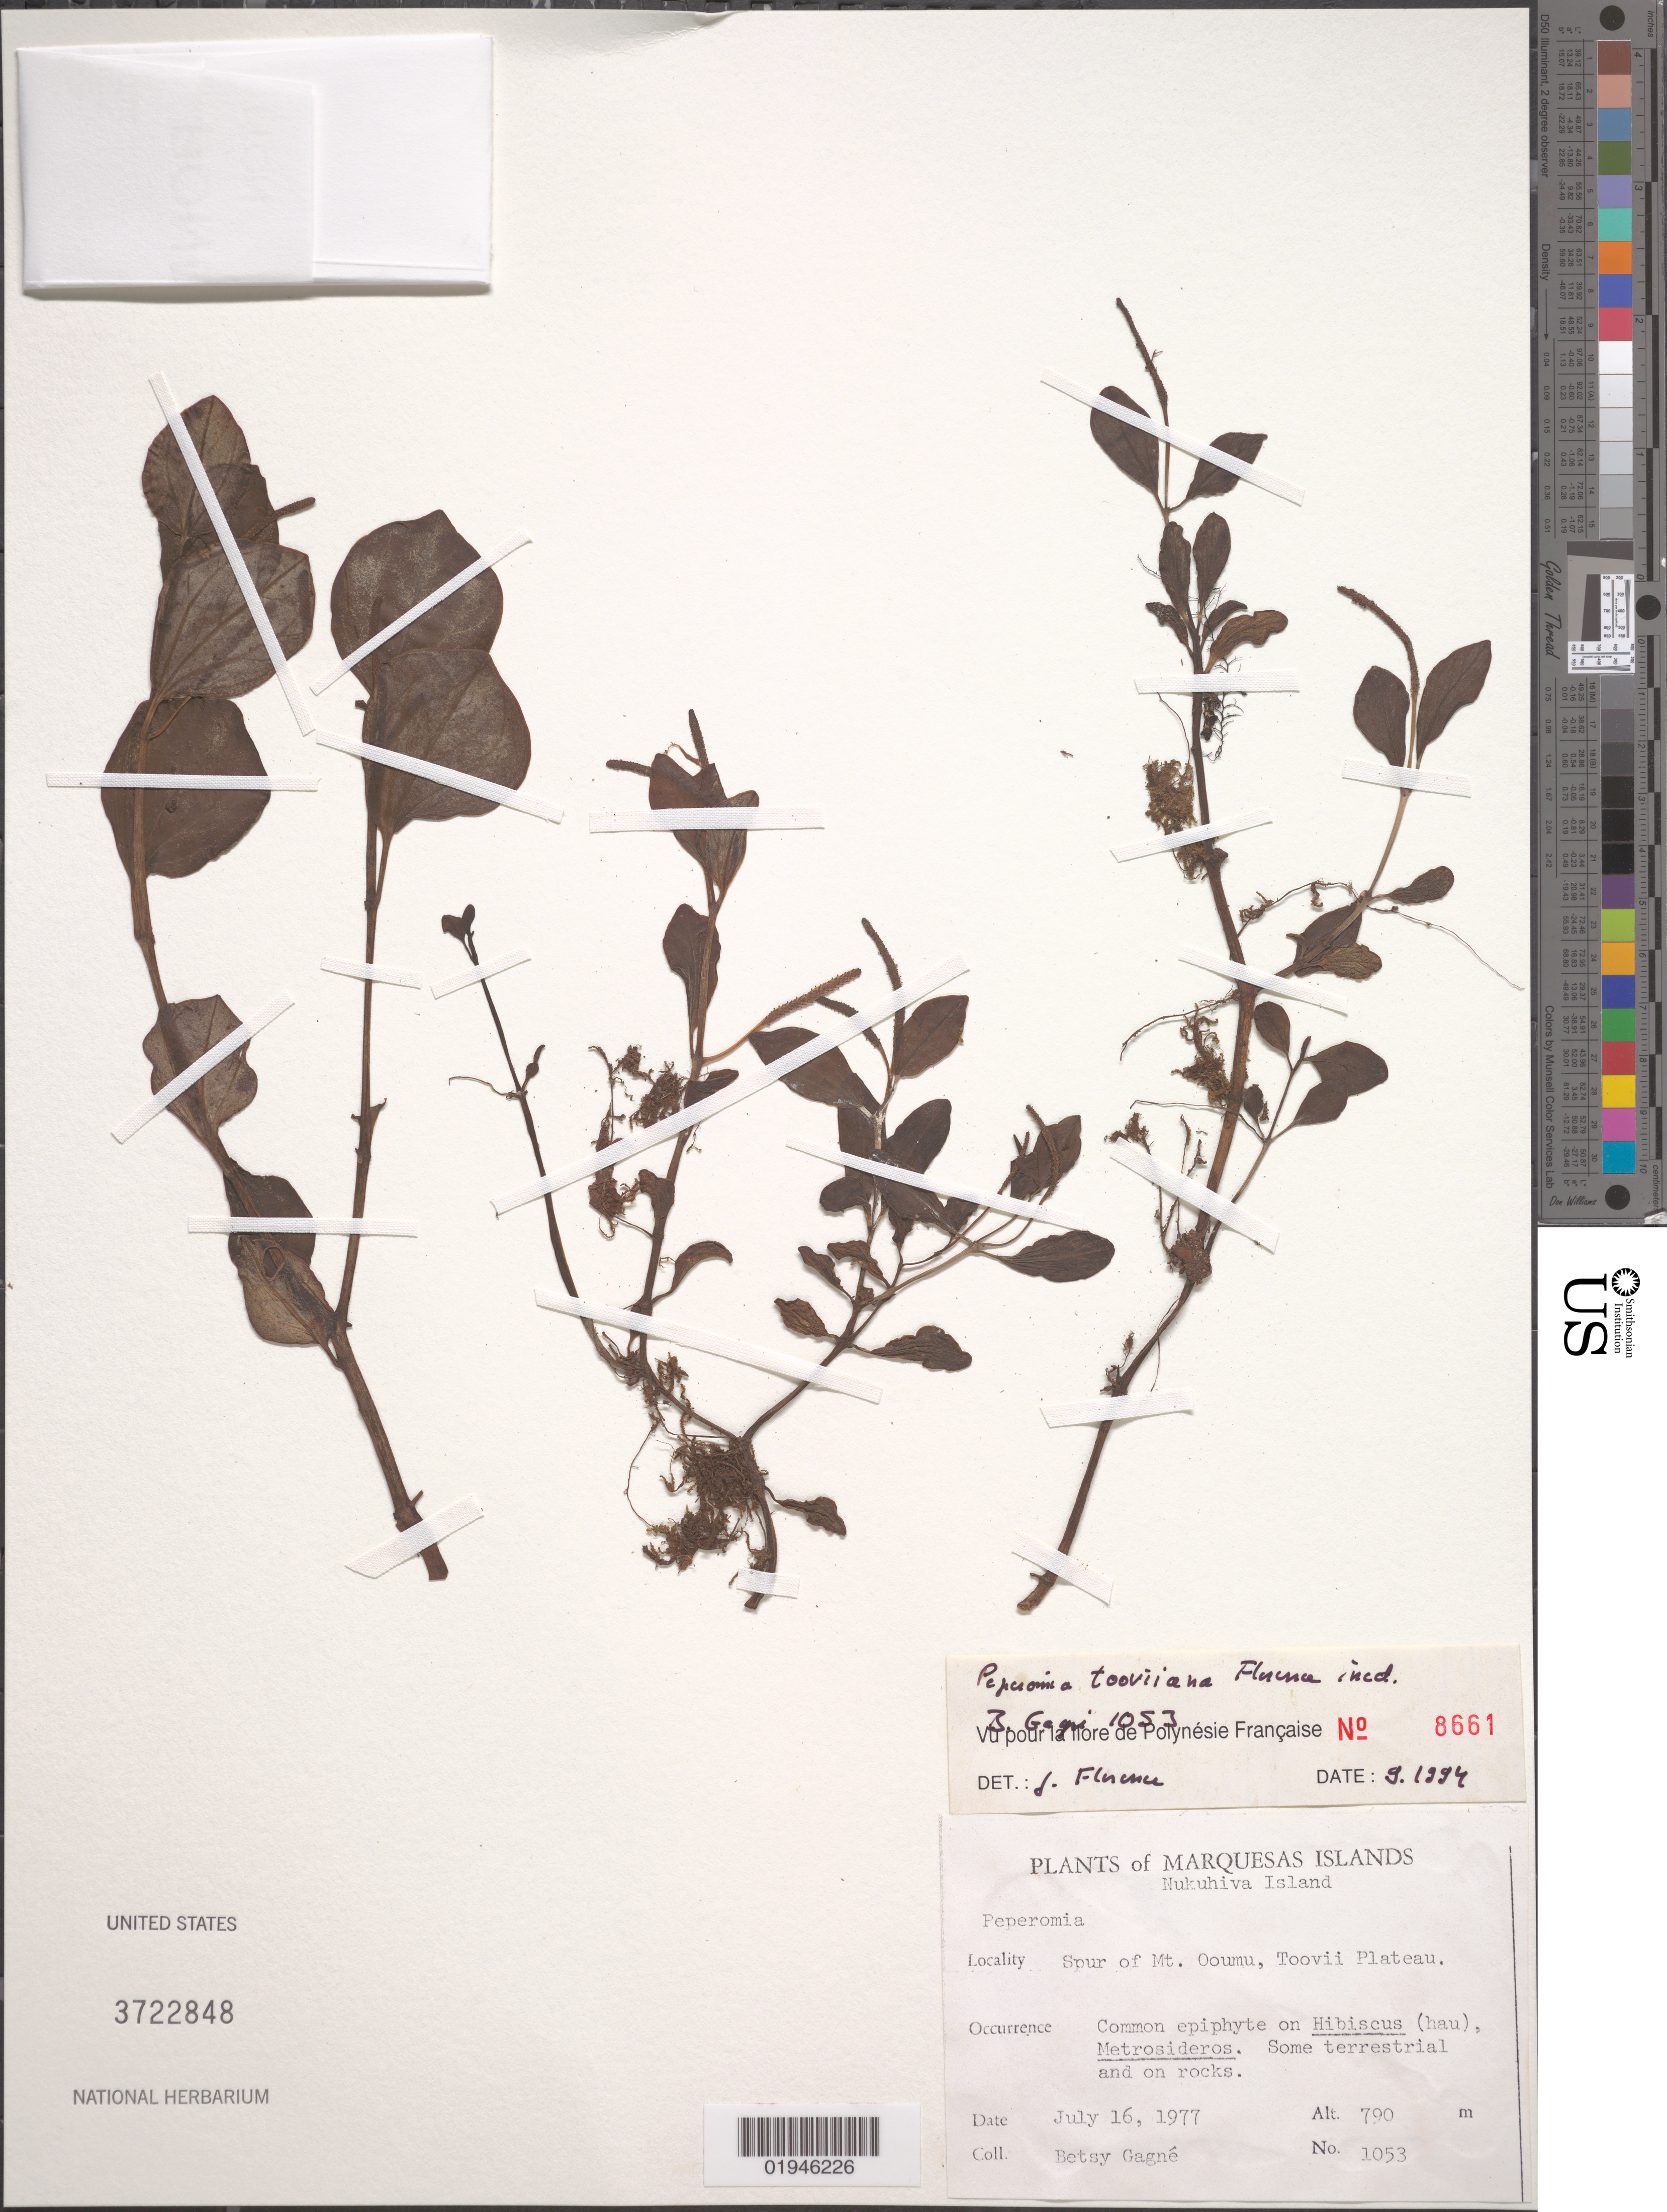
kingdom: Plantae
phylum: Tracheophyta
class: Magnoliopsida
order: Piperales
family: Piperaceae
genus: Peperomia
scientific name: Peperomia tooviiana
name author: J. Florence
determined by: Florence, J.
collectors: B. H. Gagné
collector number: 1053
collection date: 1977-07-16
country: French Polynesia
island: Nuku Hiva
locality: Toovii Plateau, spur of Mt. Ooumu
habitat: Common epiphyte on Hibiscus (Hau), Metrosideros. Some terrestrial and on rocks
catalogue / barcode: US 3722848